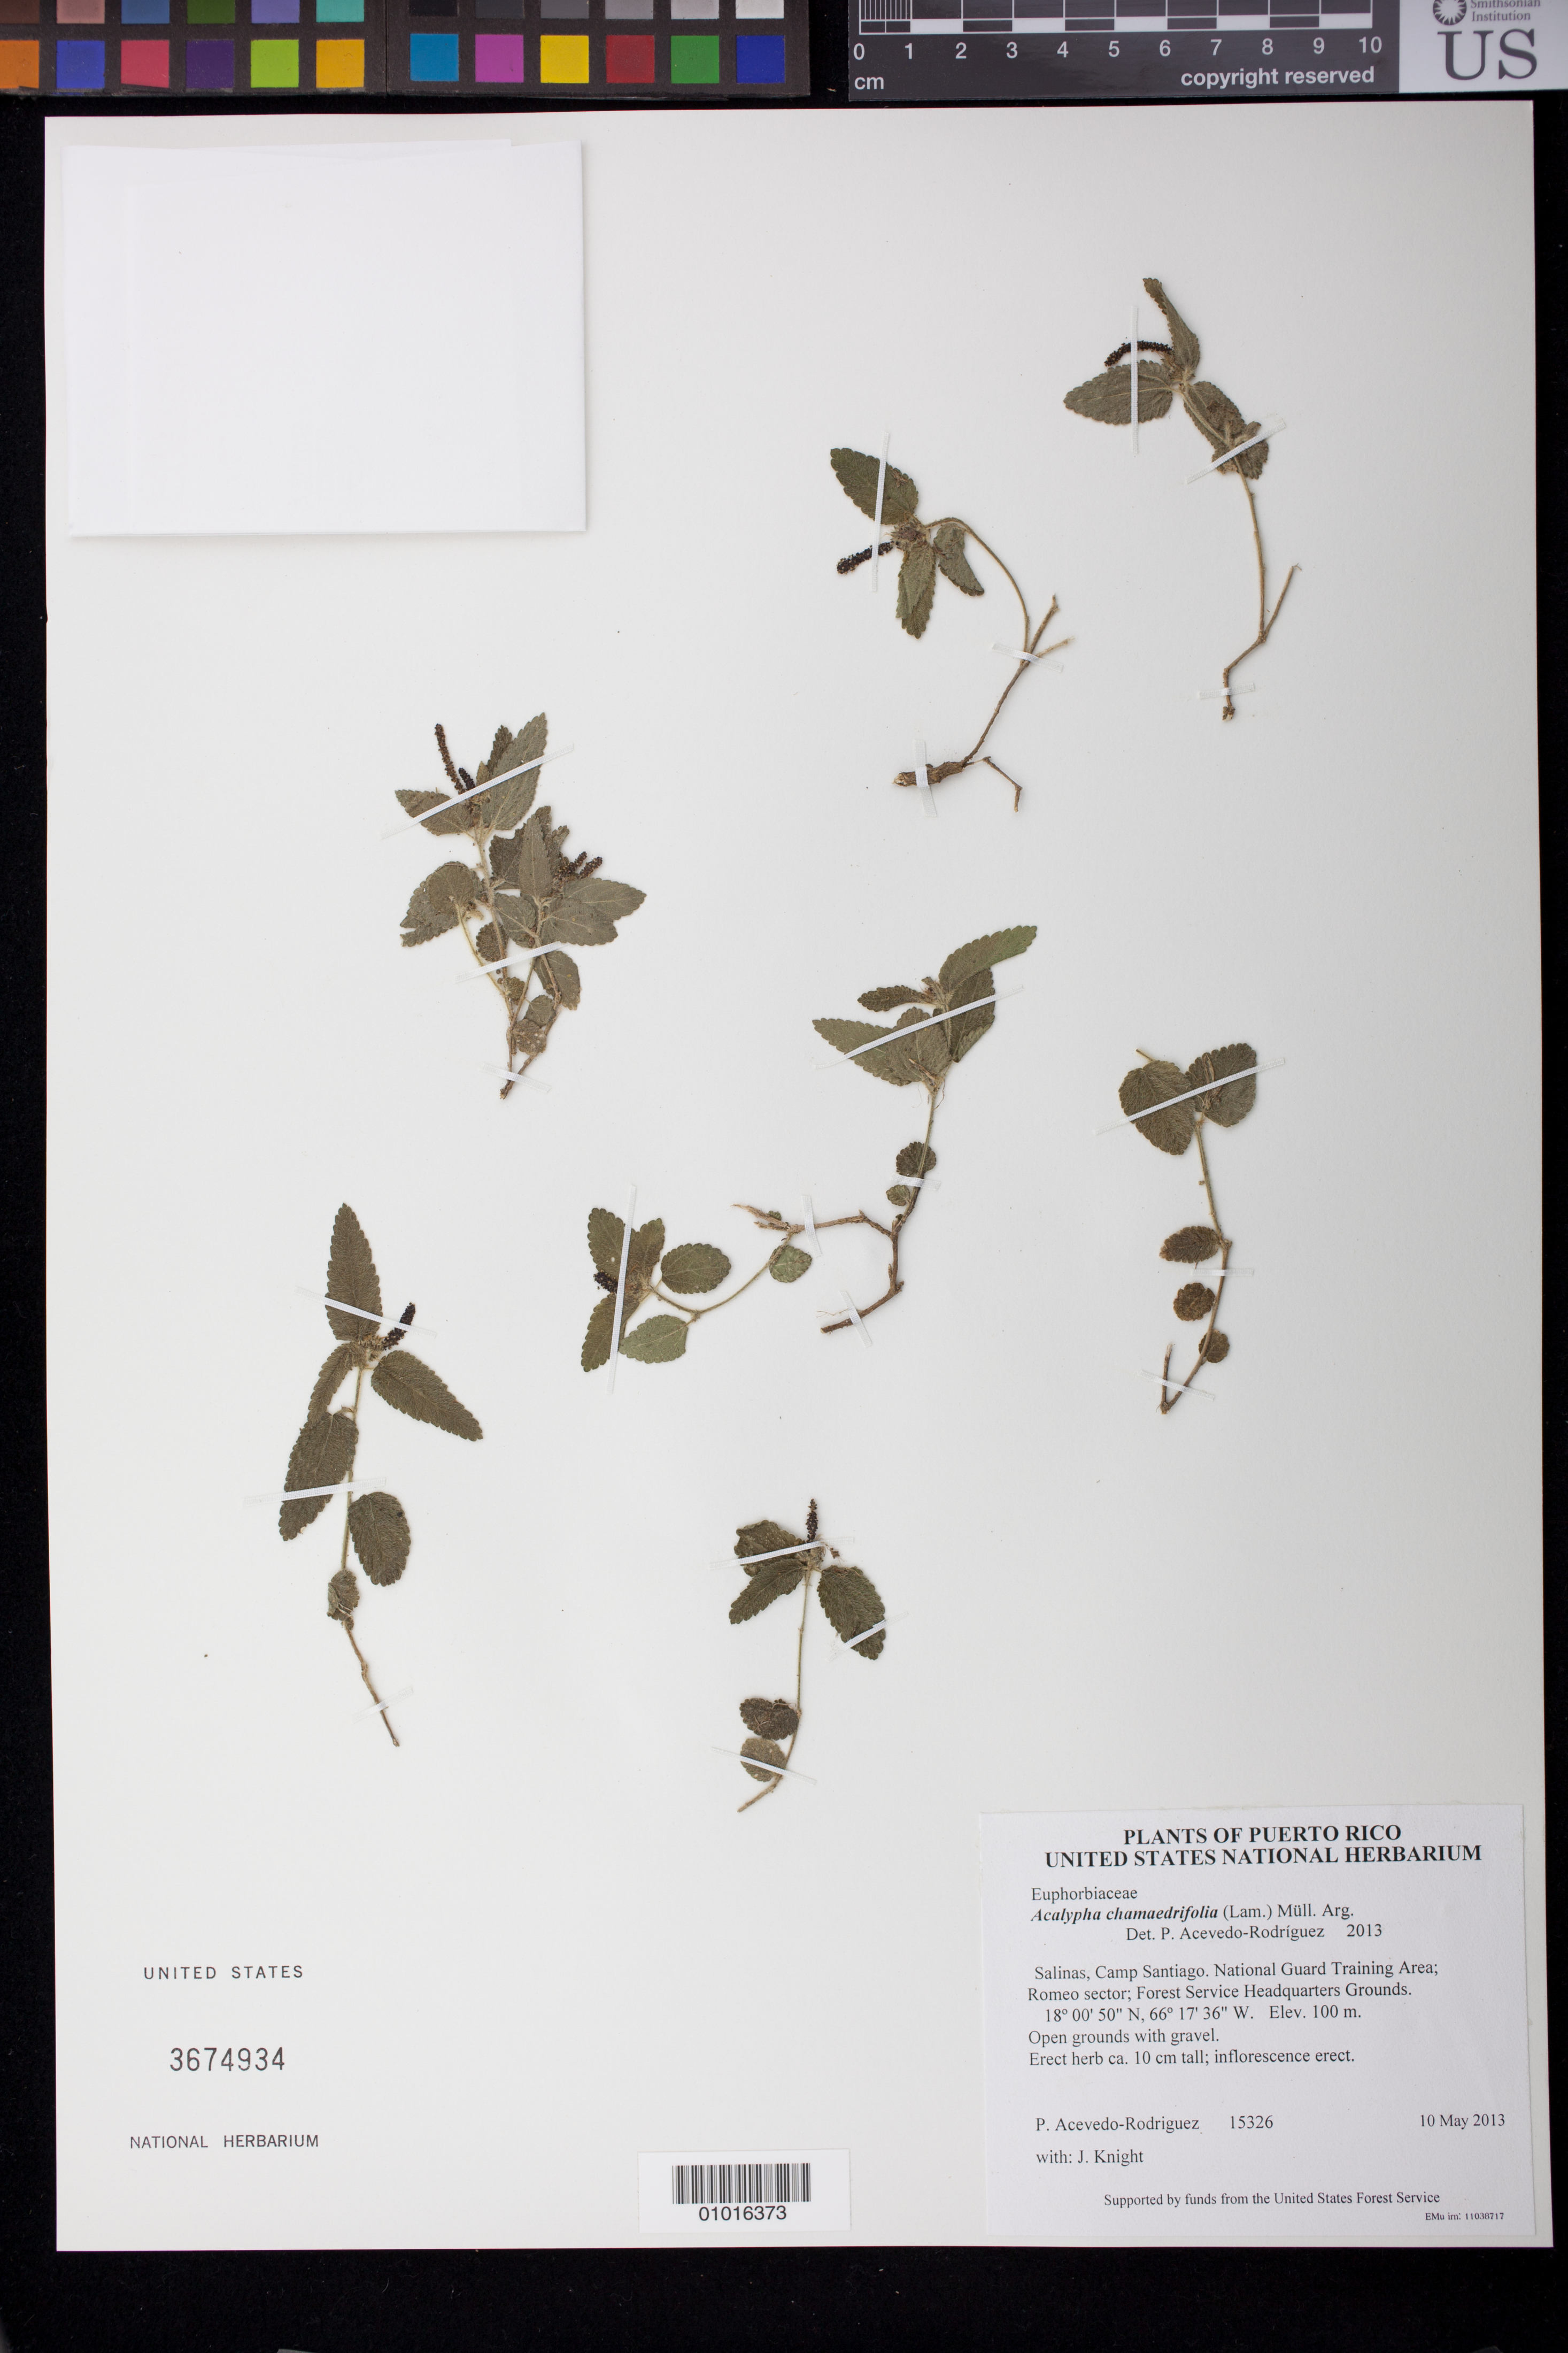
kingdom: Plantae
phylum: Tracheophyta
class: Magnoliopsida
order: Malpighiales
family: Euphorbiaceae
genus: Acalypha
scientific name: Acalypha chamaedryfolia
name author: (Lam.) Müll. Arg.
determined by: Acevedo-Rodríguez, P., (BOT), Smithsonian Institution - National Museum of Natural History (UNITED STATES)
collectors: P. Acevedo-Rodr. & J. Knight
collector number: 15326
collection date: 2013-05-10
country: Puerto Rico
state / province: Salinas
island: Puerto Rico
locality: Camp Santiago. National Guard Training Area; Romeo sector; Forest Service Headquarters Grounds.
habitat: Open grounds with gravel.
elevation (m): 100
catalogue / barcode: US 3674934